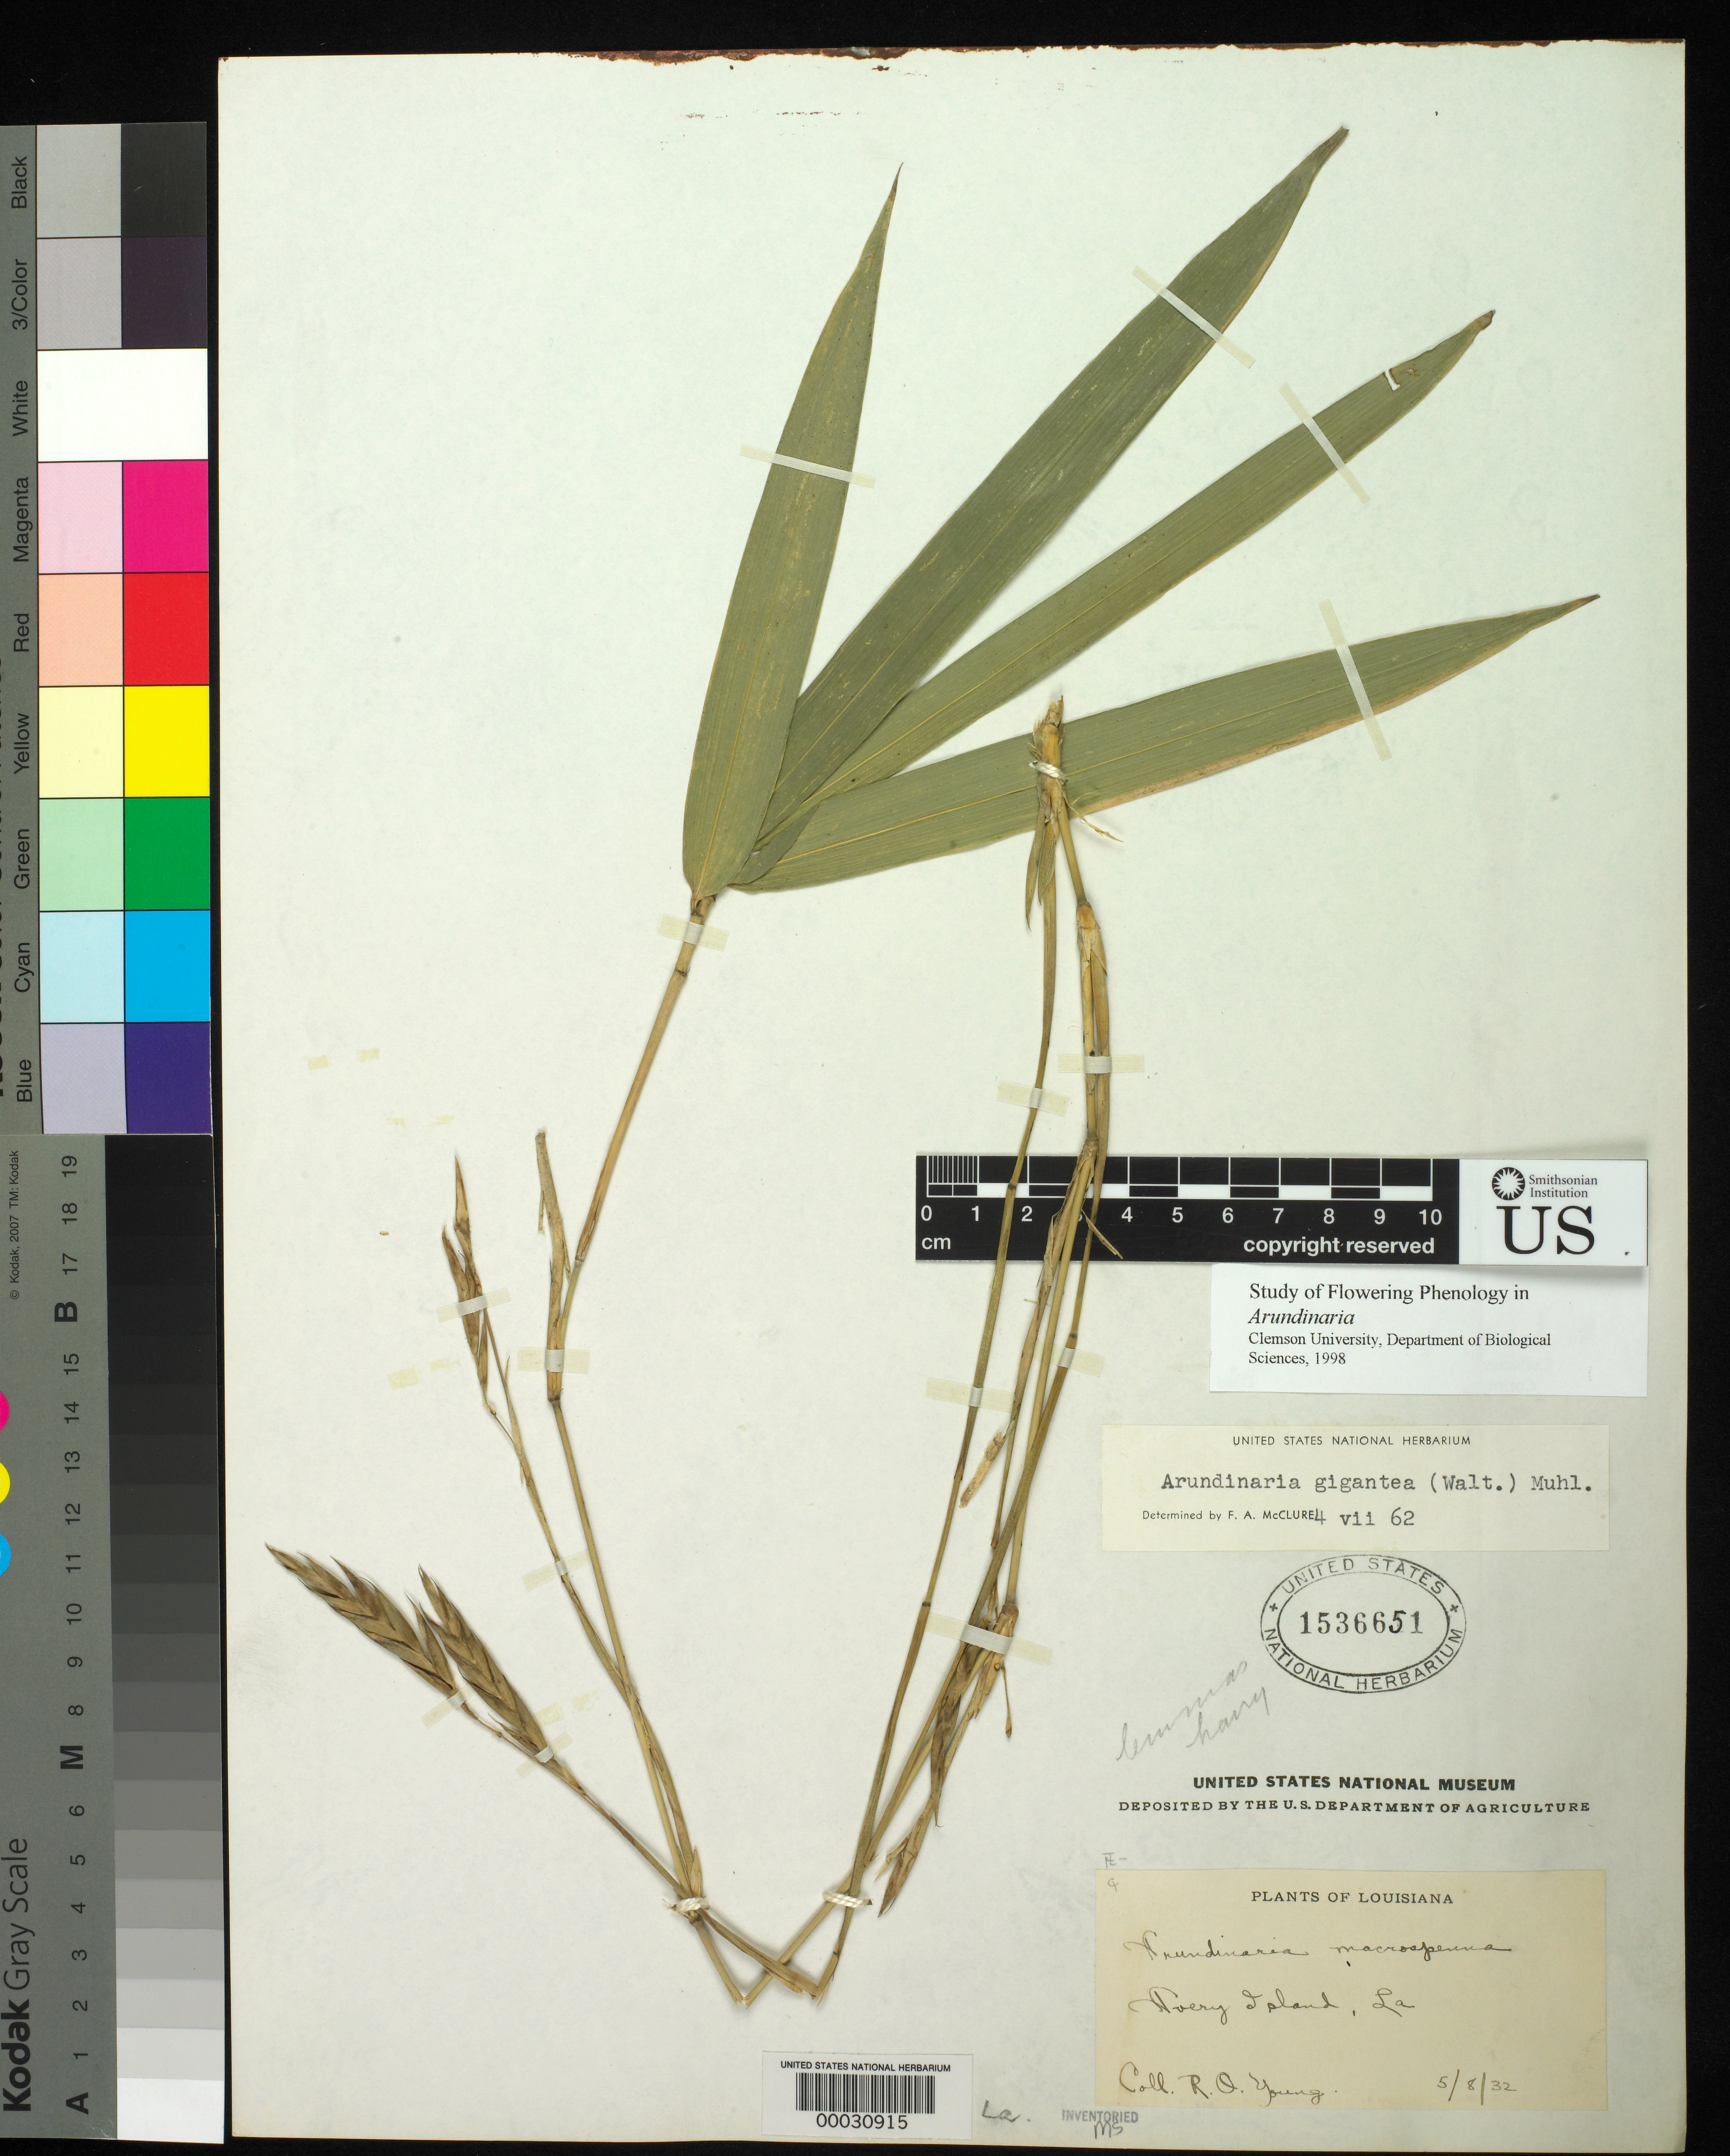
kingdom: Plantae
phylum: Tracheophyta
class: Liliopsida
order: Poales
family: Poaceae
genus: Arundinaria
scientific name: Arundinaria gigantea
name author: (Walter) Muhl.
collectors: R. Young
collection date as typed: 05 Aug 1932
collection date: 1932-08-05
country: United States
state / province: Louisiana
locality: Avery island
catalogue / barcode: US 1536651